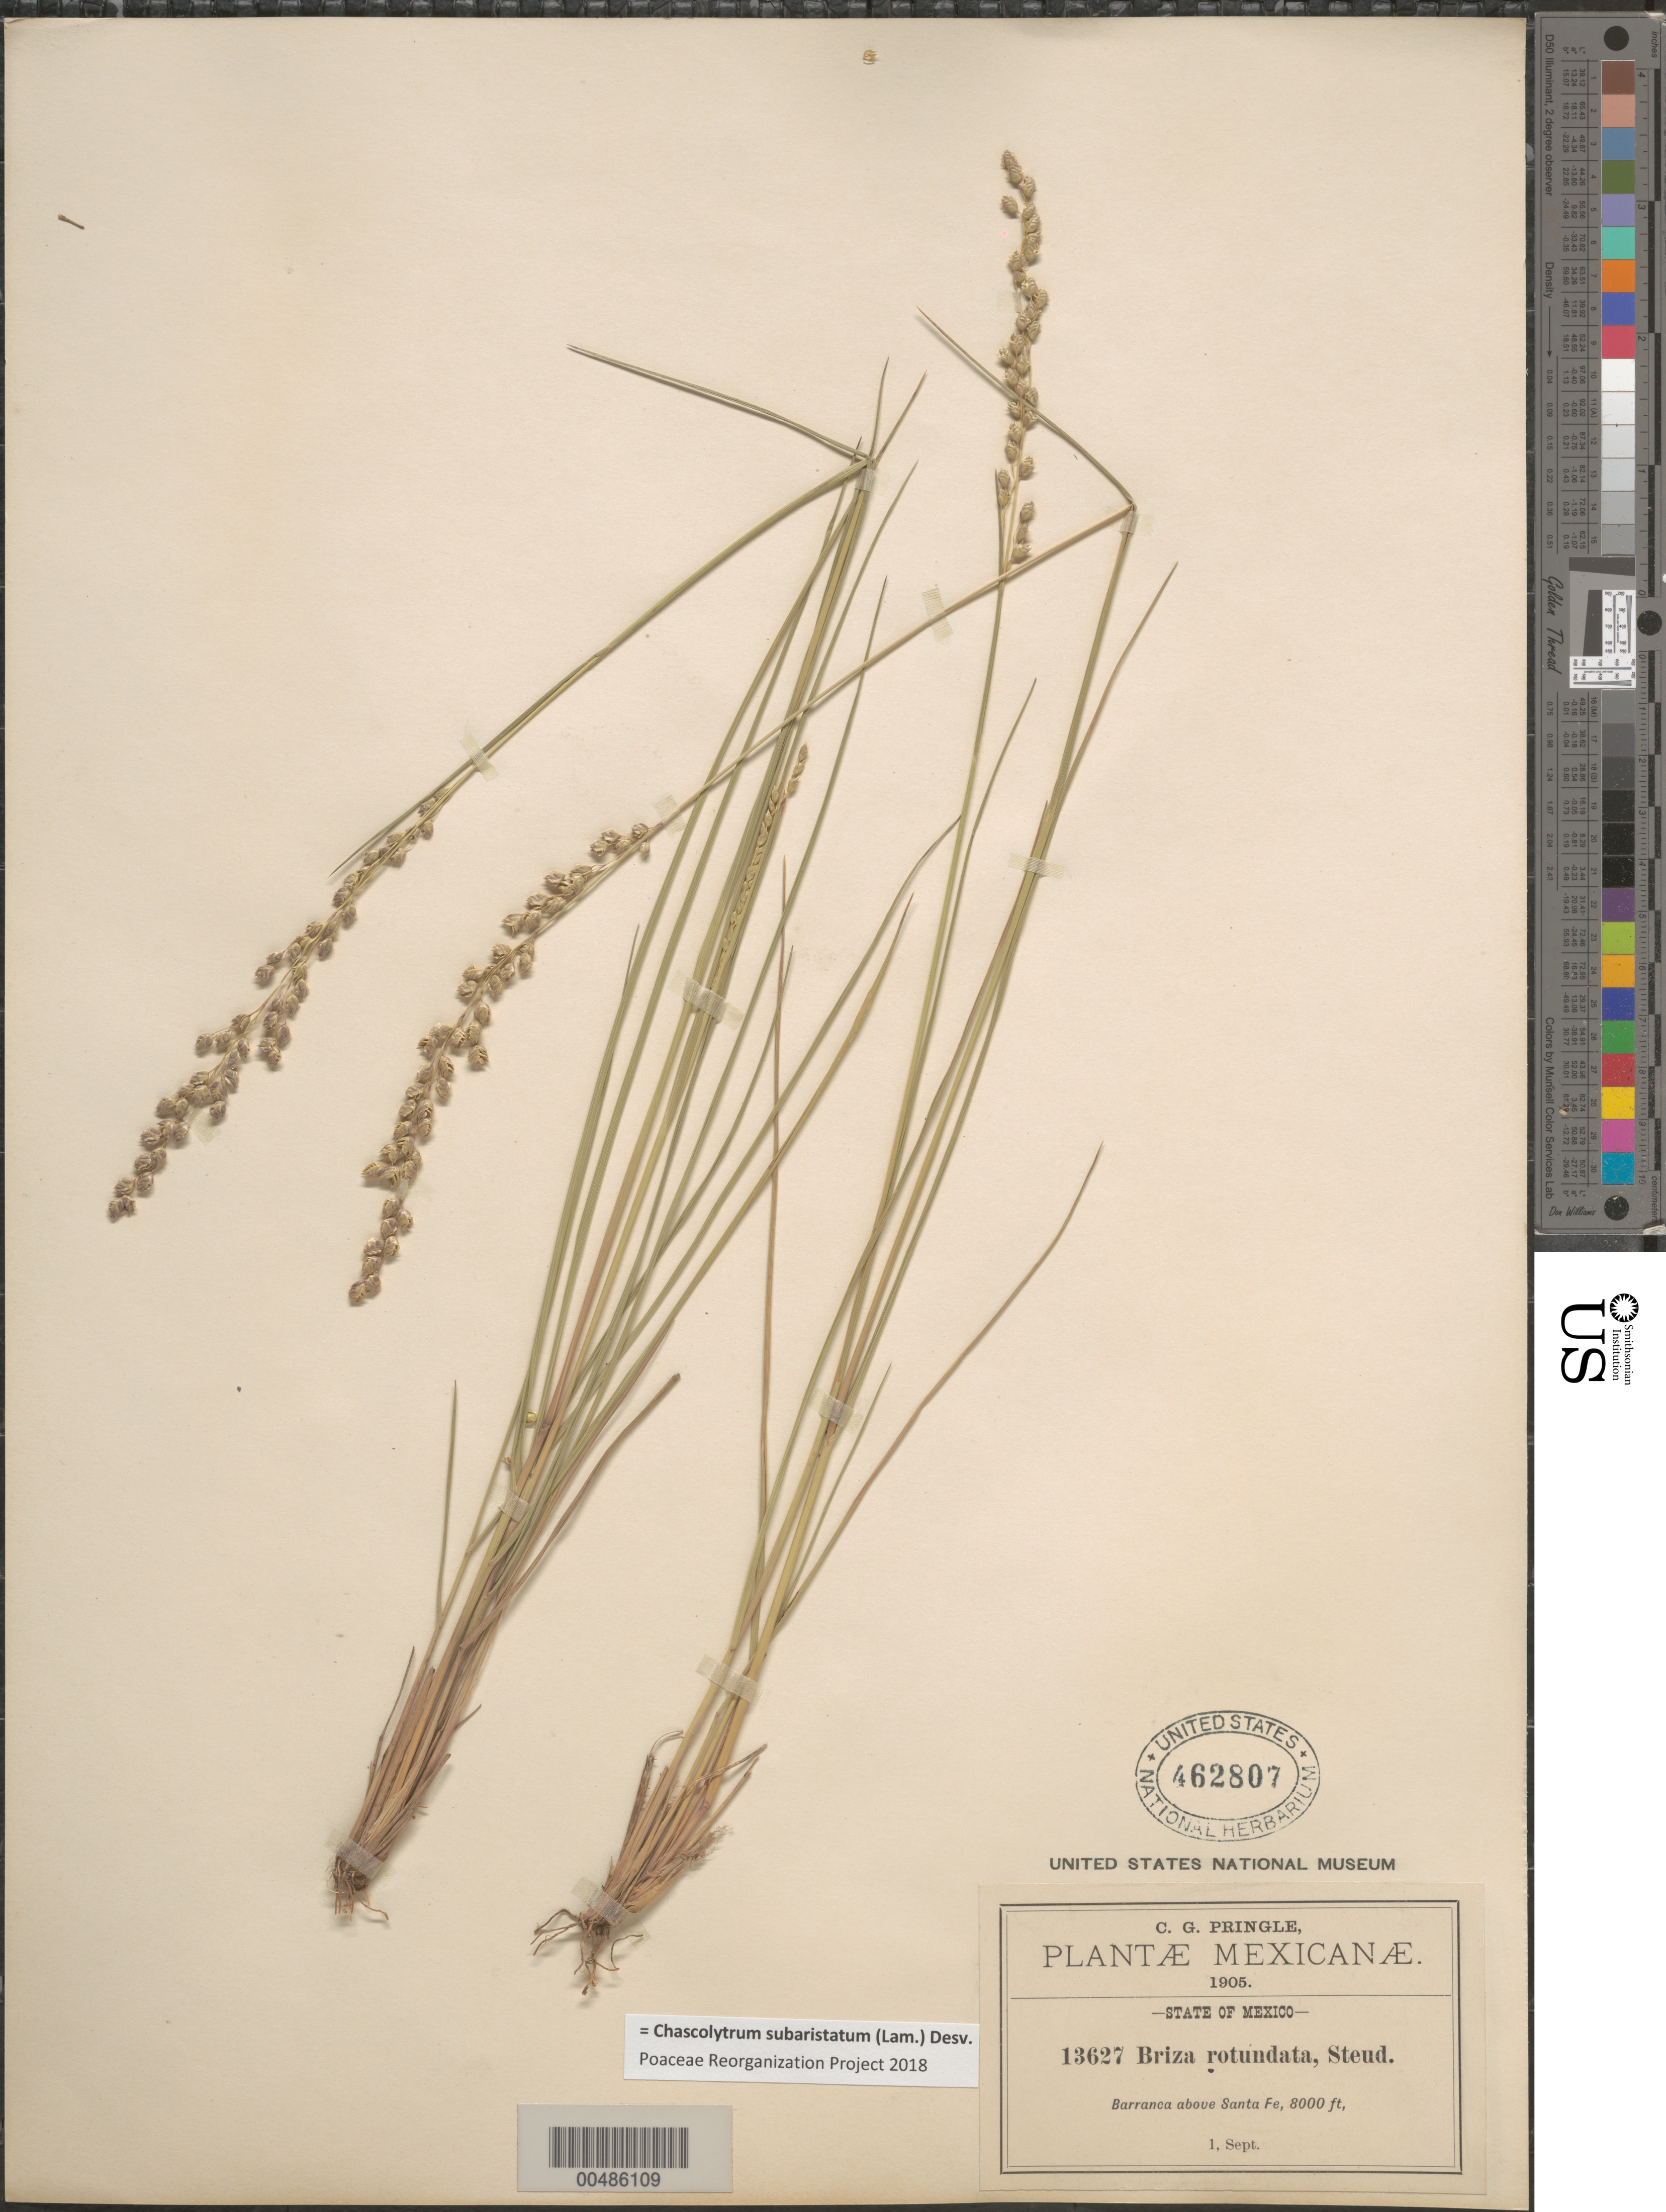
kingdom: Plantae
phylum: Tracheophyta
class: Liliopsida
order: Poales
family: Poaceae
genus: Chascolytrum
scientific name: Chascolytrum subaristatum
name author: (Lam.) Desv.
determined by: Poaceae Reorganization Project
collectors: C. G. Pringle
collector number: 13627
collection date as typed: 1 Sep 1905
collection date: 1905-09-01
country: Mexico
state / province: Distrito Federal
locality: Above Santa Fe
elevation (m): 2438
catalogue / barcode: US 462807